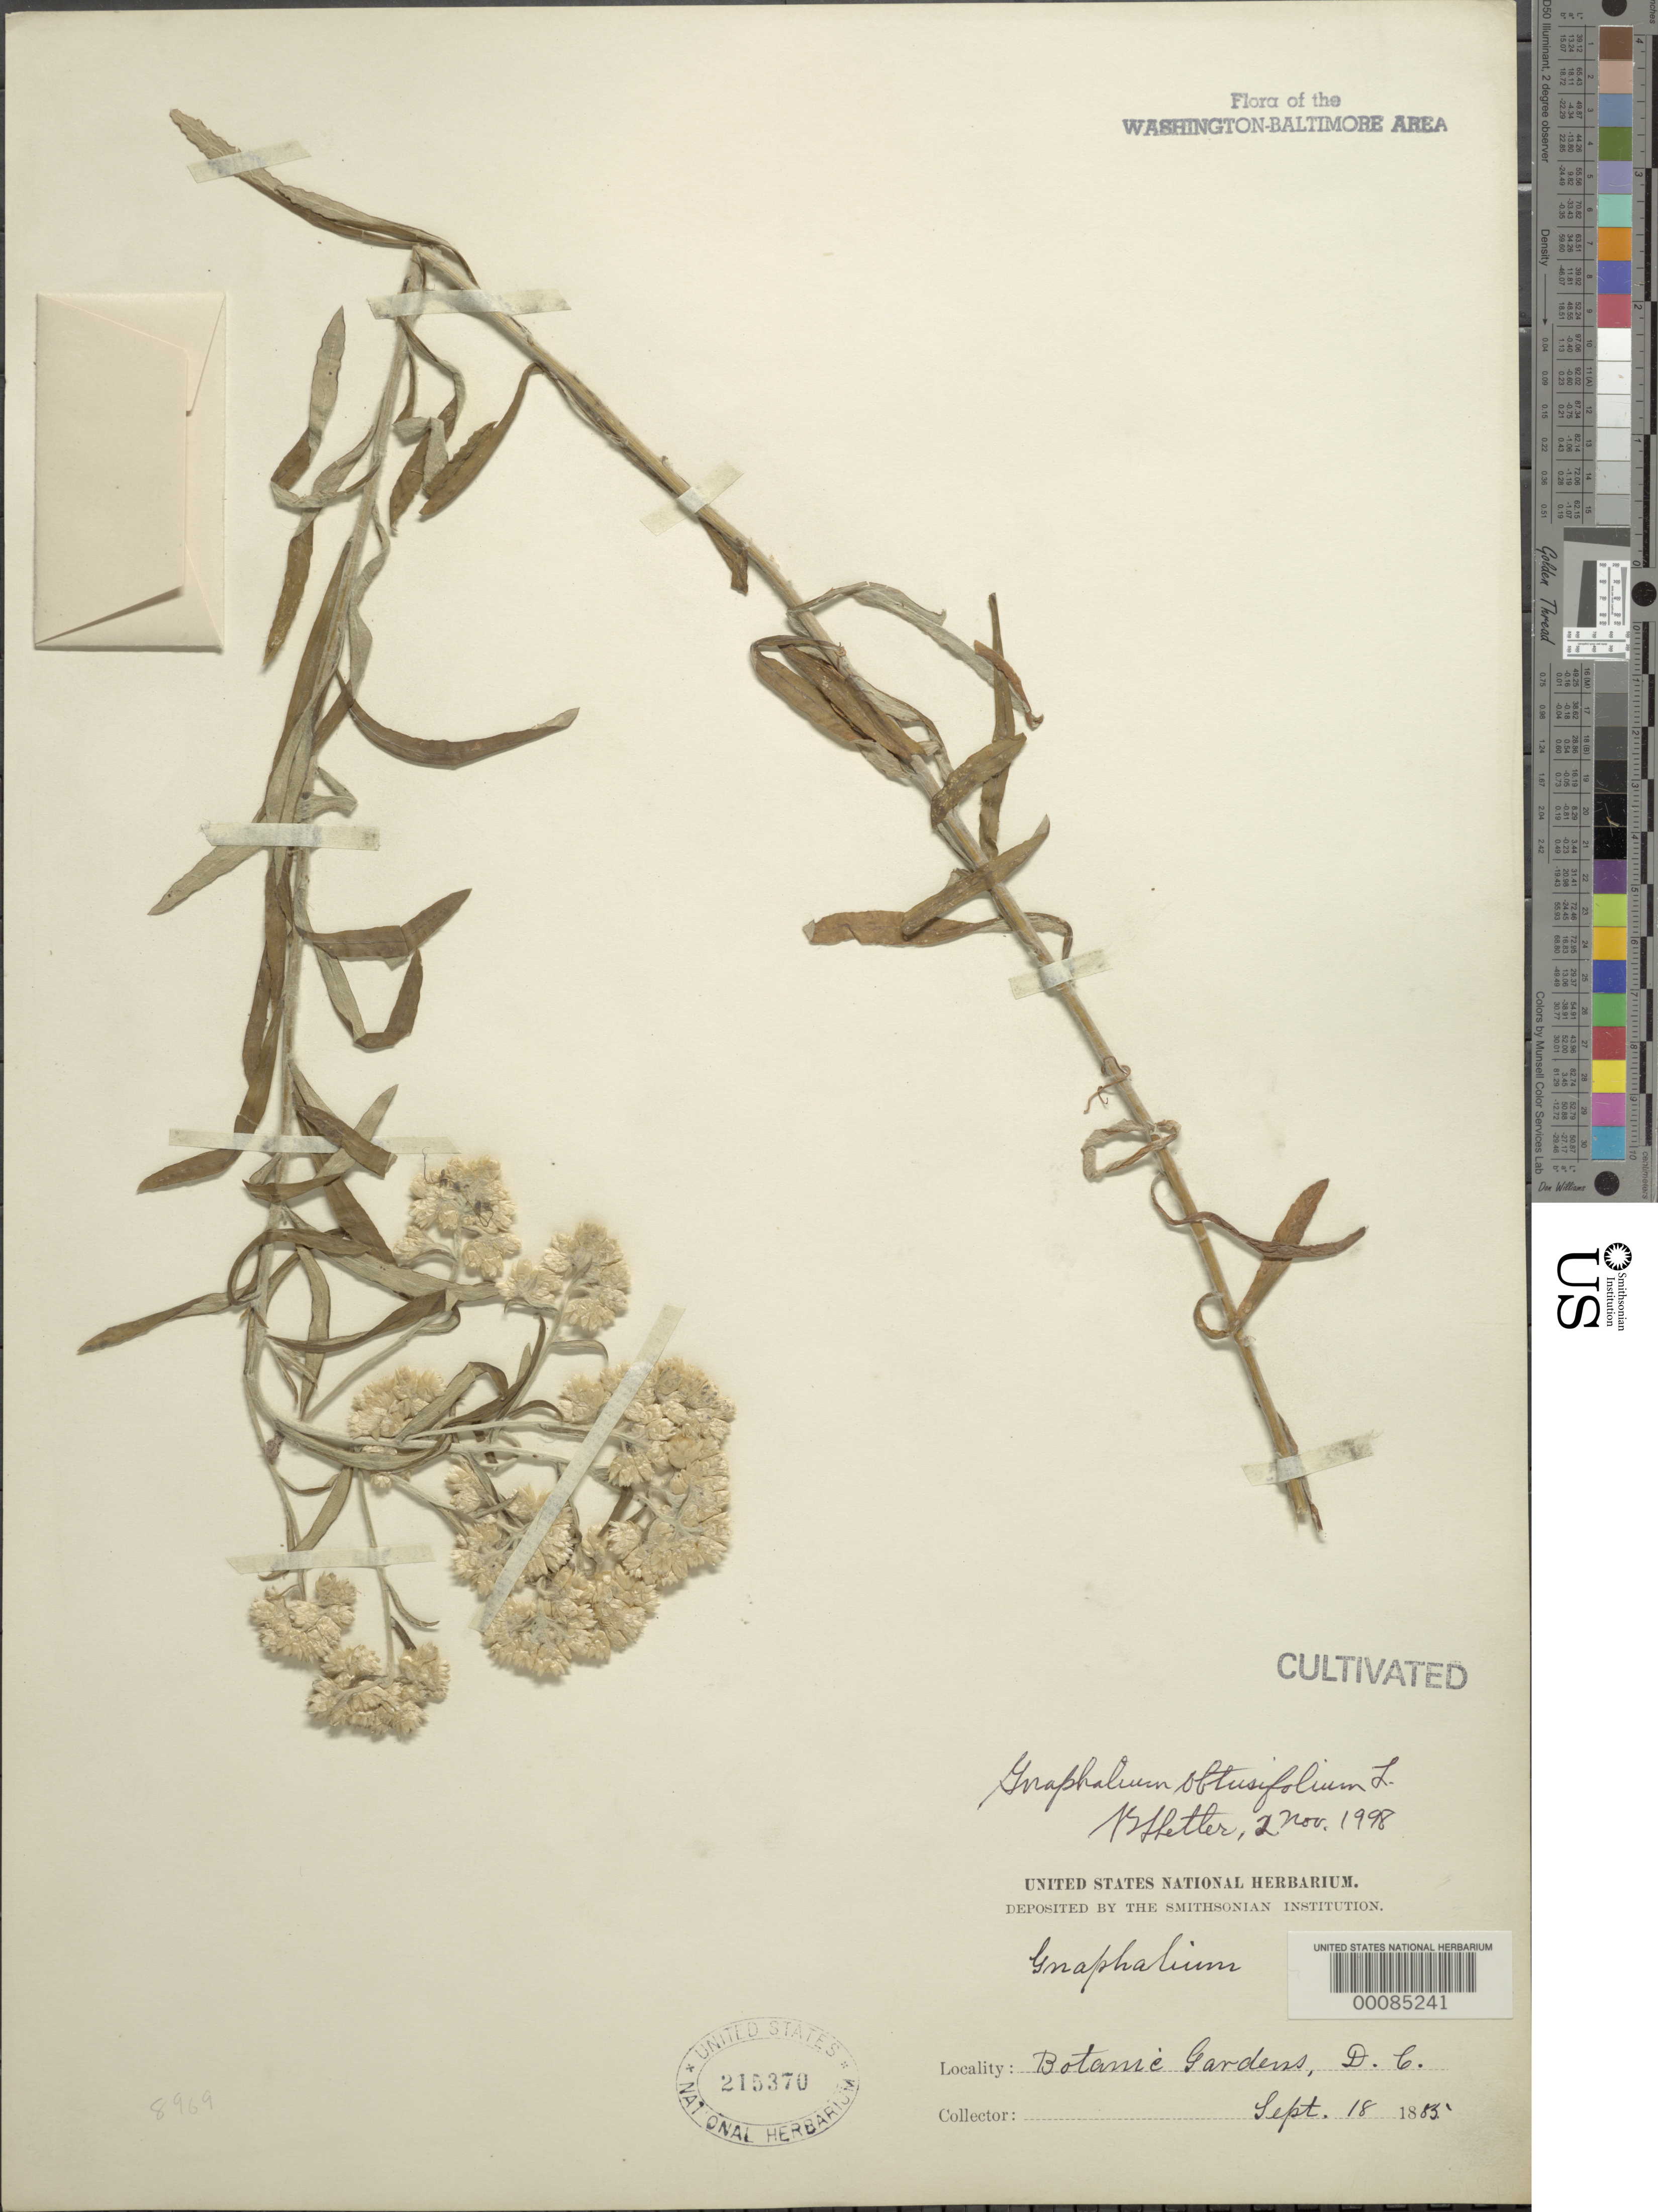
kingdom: Plantae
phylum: Tracheophyta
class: Magnoliopsida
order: Asterales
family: Asteraceae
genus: Pseudognaphalium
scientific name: Pseudognaphalium obtusifolium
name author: (L.) Hilliard & B.L. Burtt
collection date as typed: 18 Sep 1885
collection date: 1885-09-18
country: United States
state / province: District of Columbia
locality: Botanical gardens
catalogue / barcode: US 215370